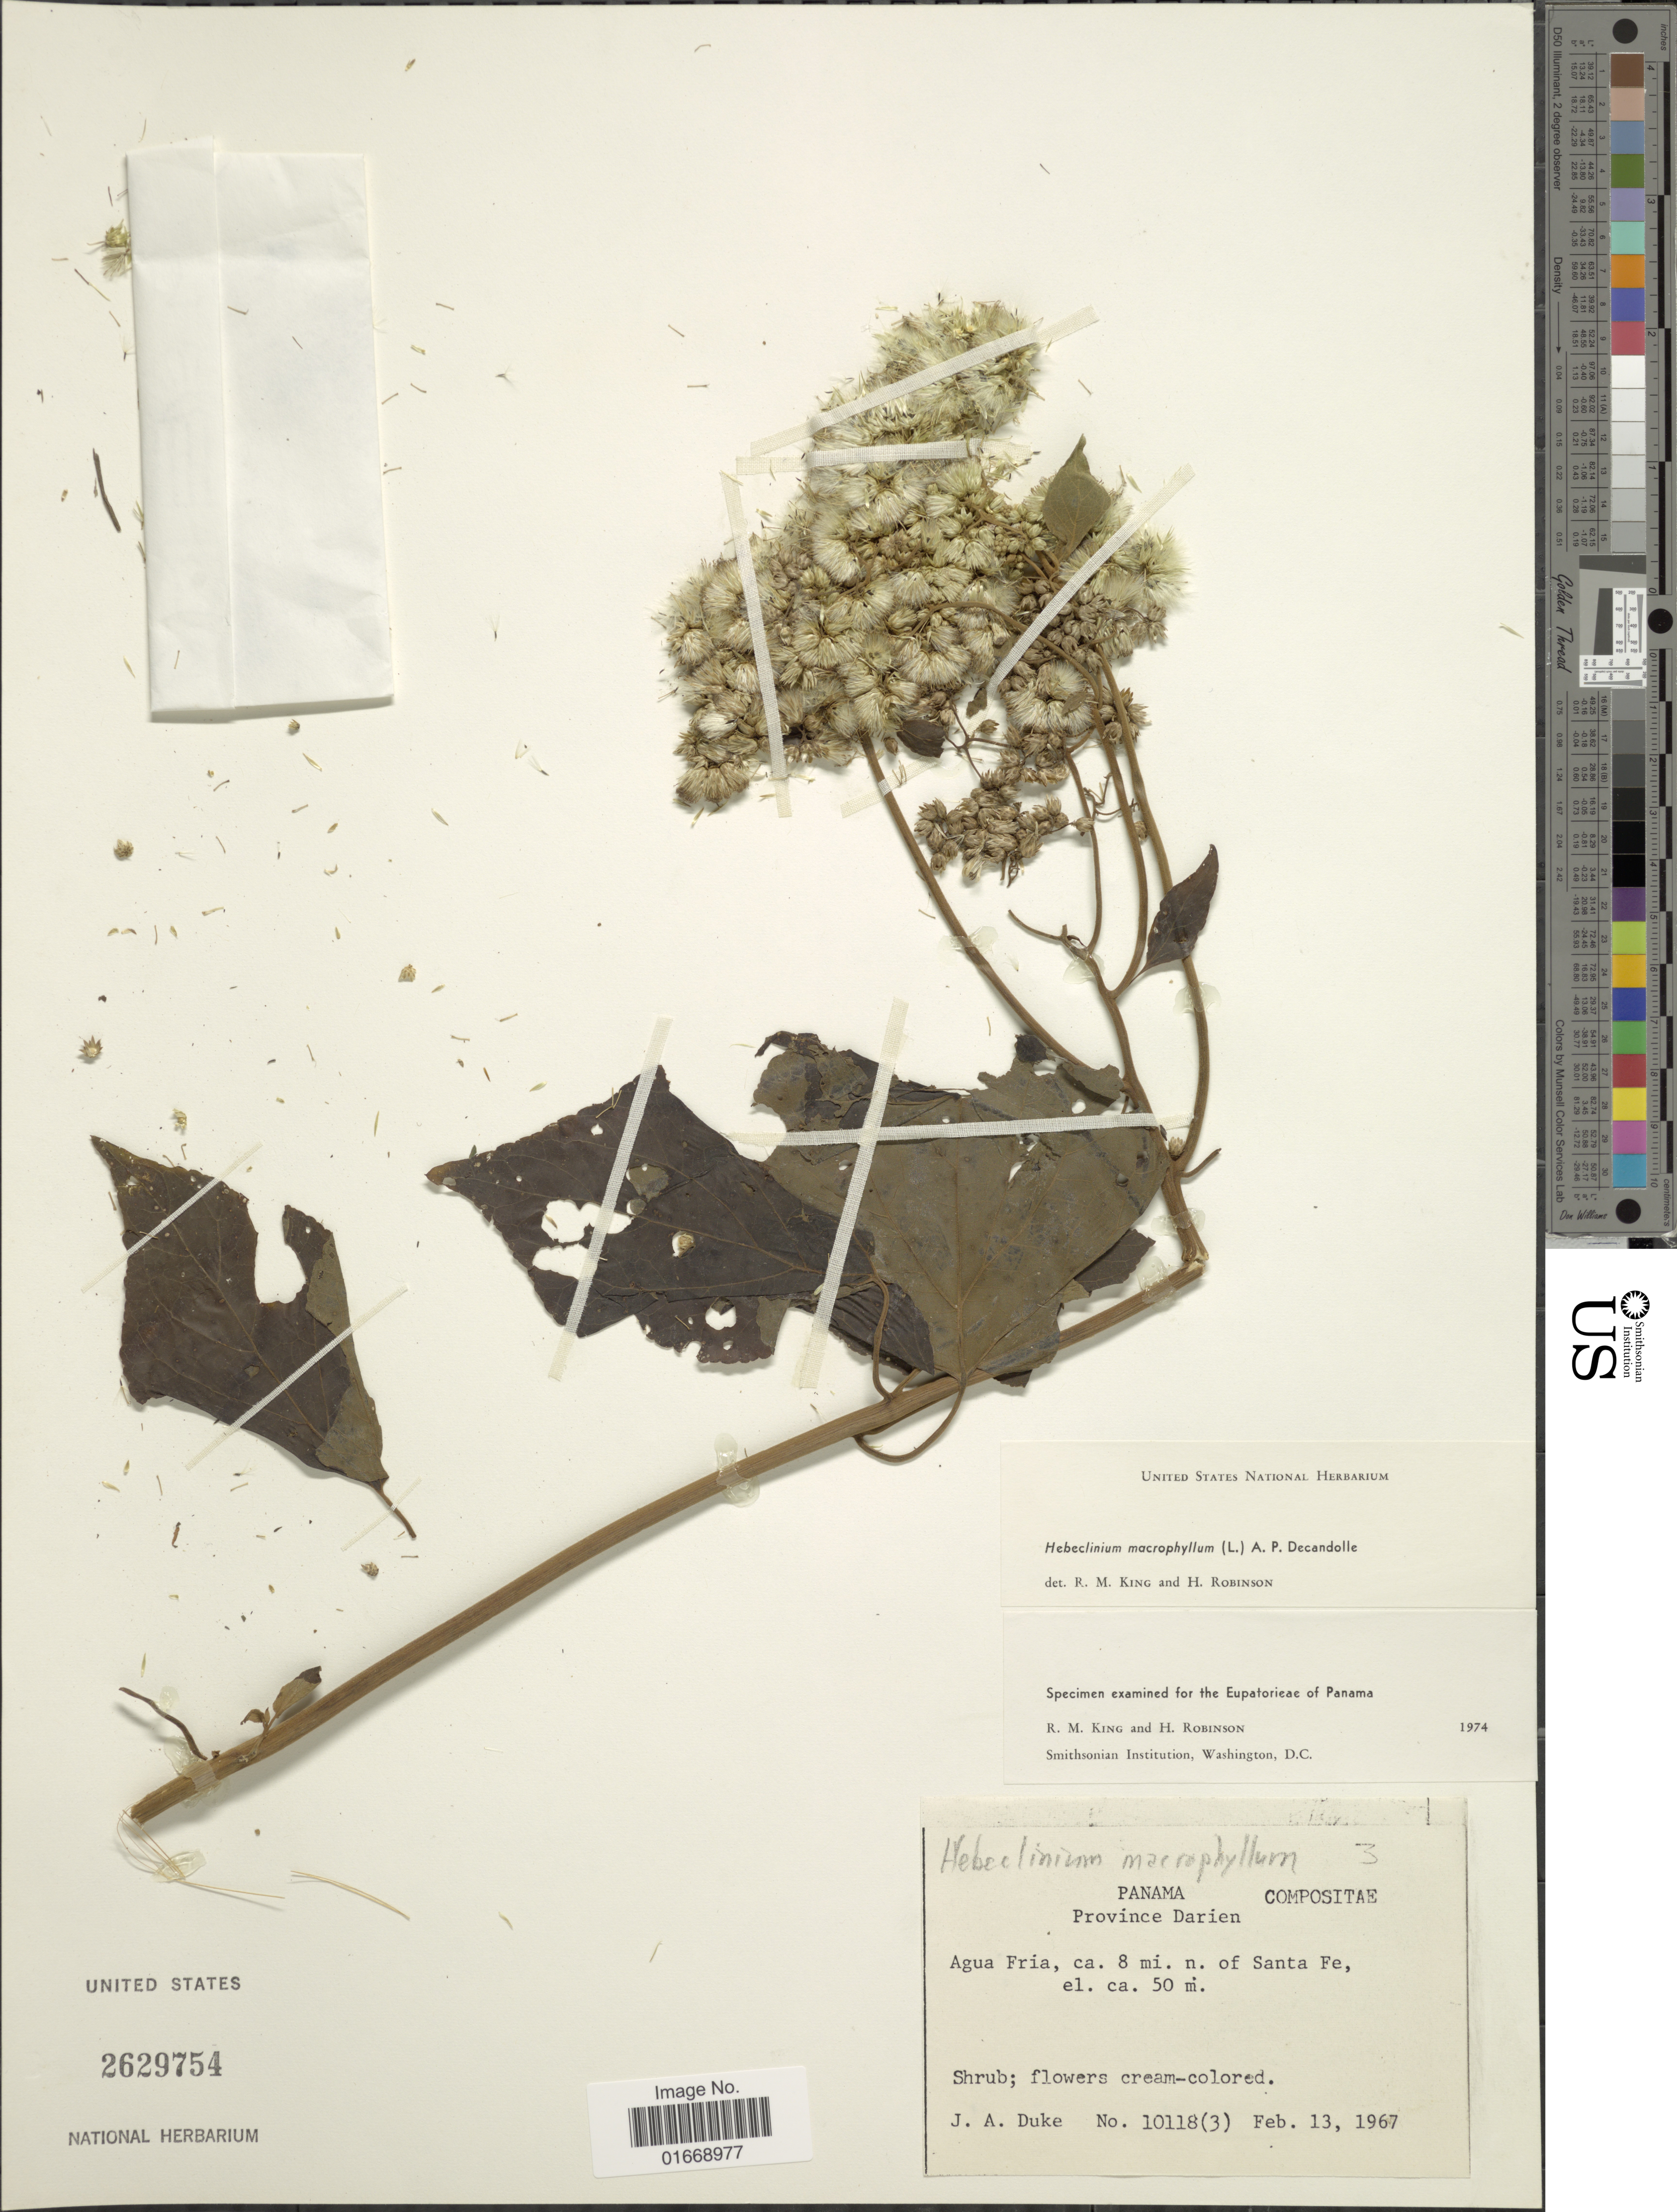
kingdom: Plantae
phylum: Tracheophyta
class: Magnoliopsida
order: Asterales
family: Asteraceae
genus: Hebeclinium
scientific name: Hebeclinium macrophyllum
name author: (L.) DC.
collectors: J. A. Duke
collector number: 10118(3)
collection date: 1967-02-13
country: Panama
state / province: Darién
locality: Agua Fria, ca 8 mi. n. of Santa Fe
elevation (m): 50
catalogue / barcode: US 2629754